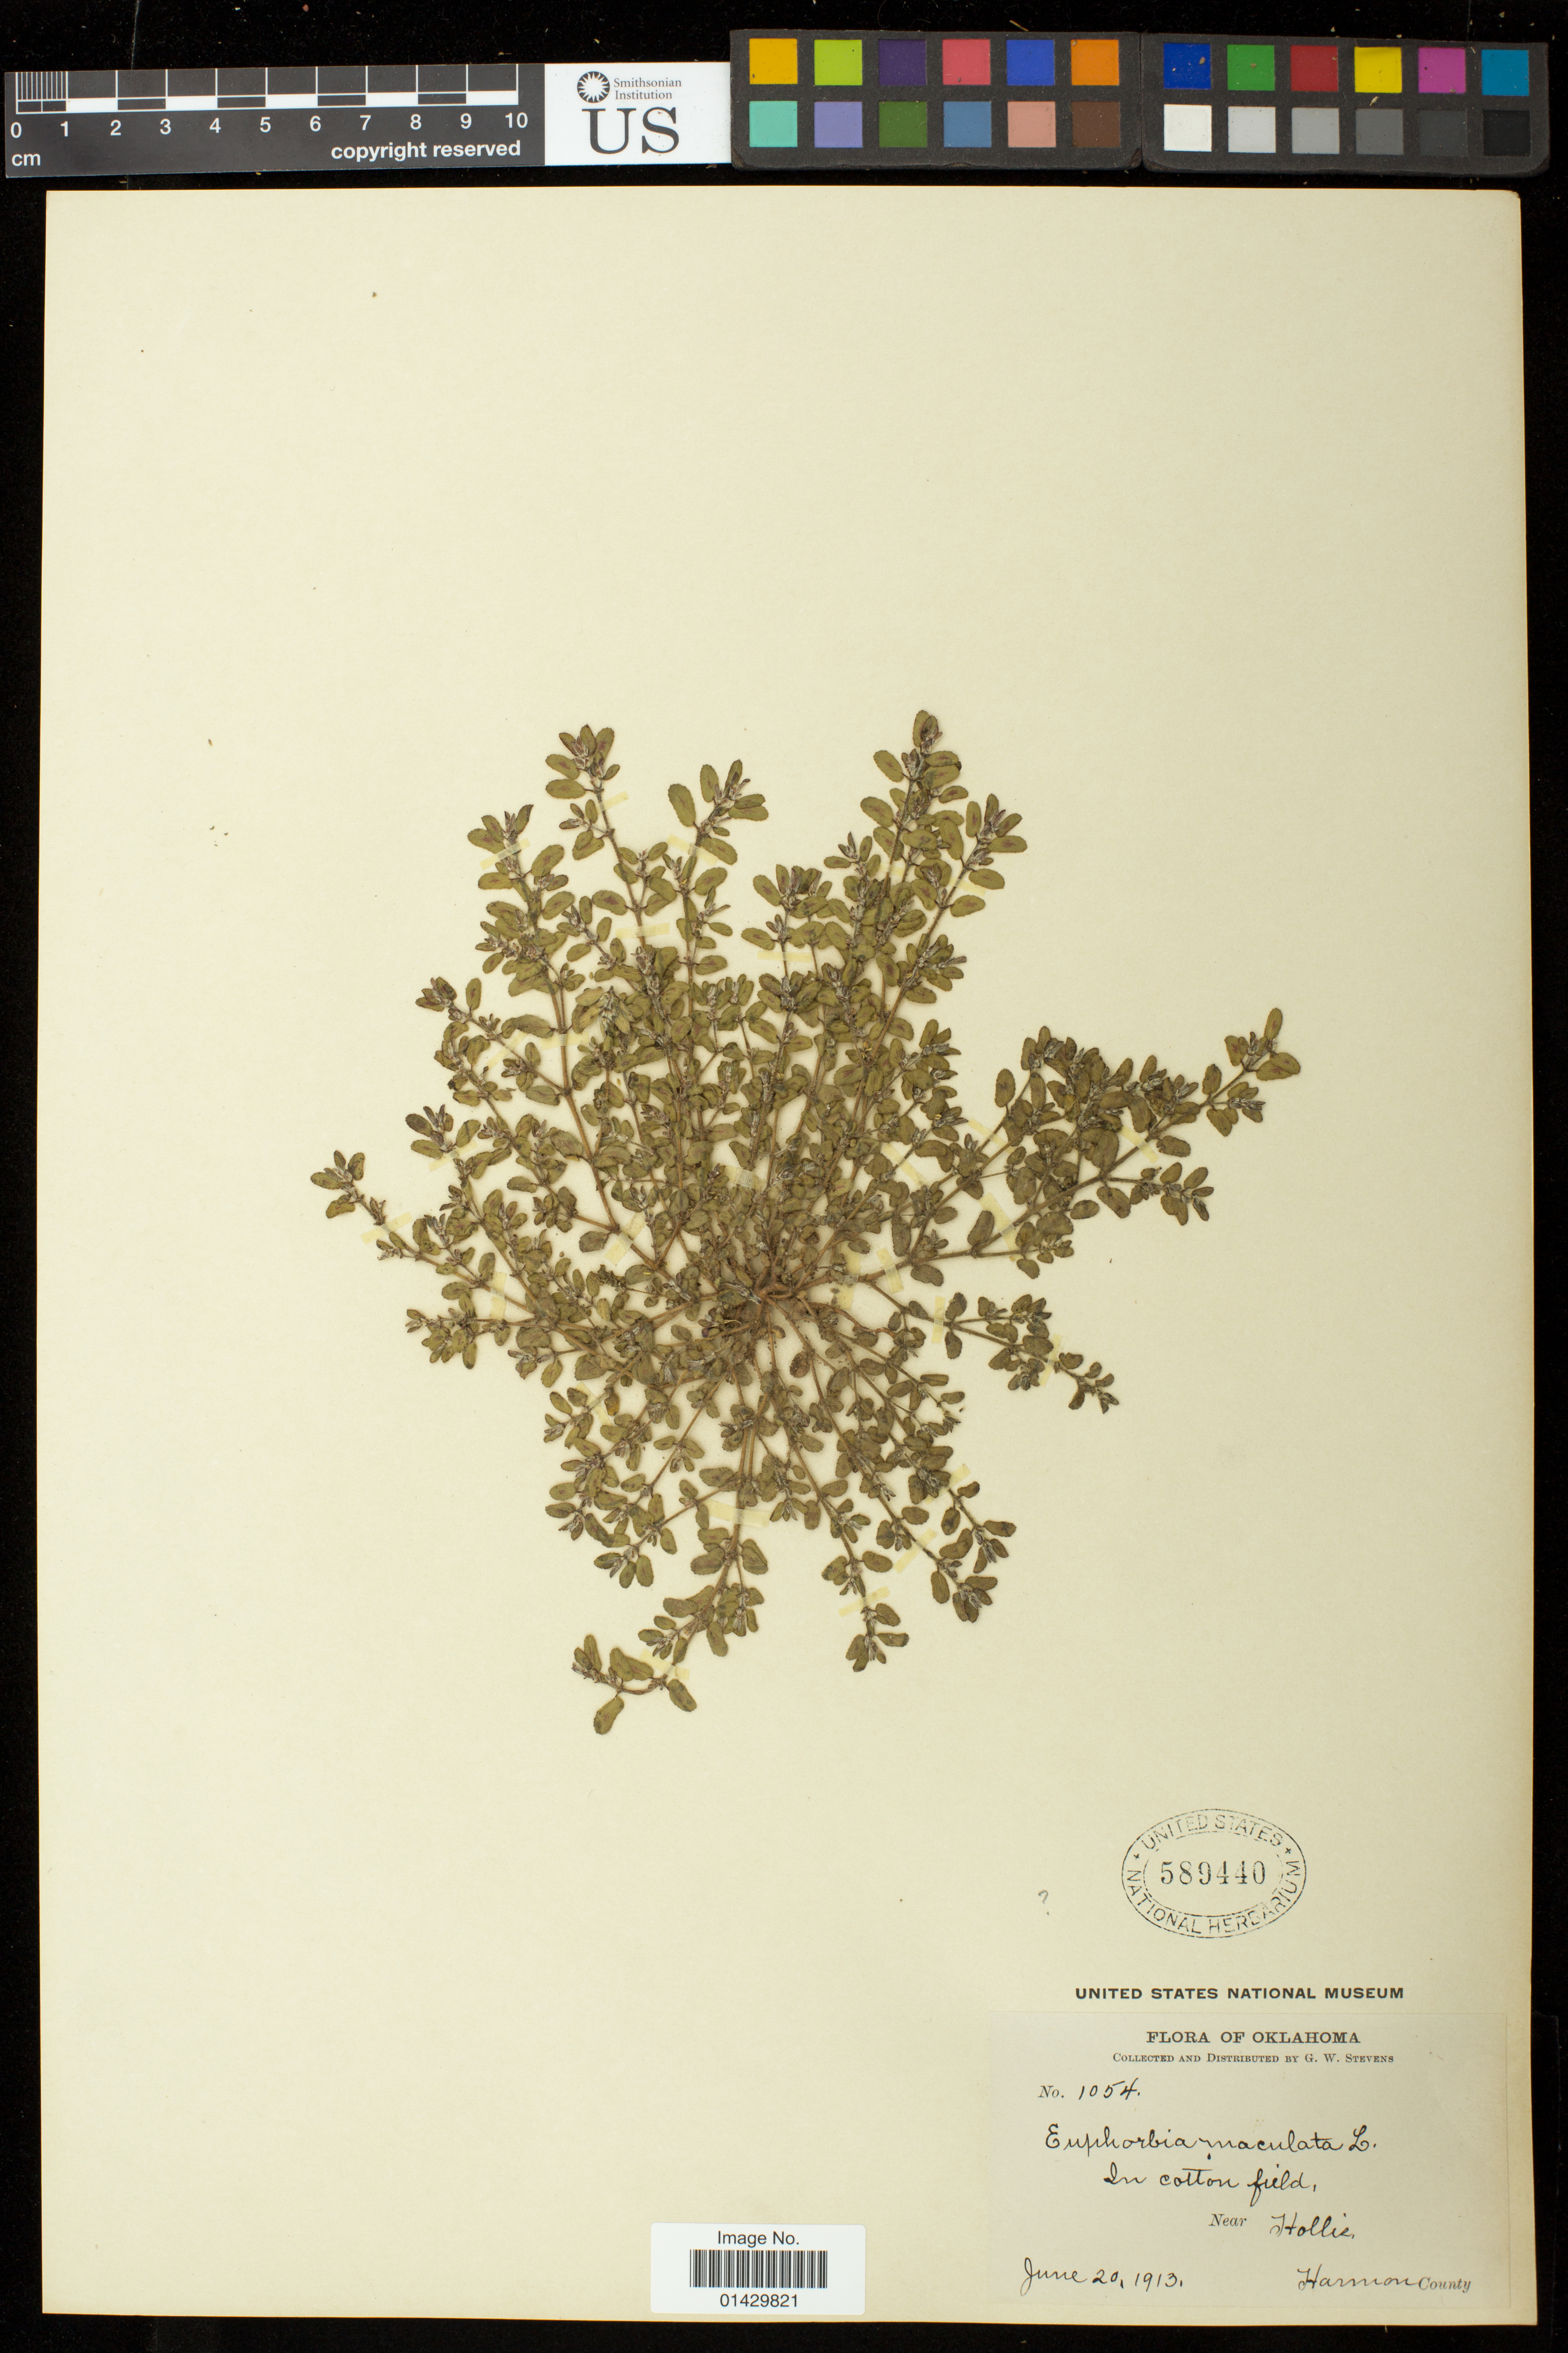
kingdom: Plantae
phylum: Tracheophyta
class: Magnoliopsida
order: Malpighiales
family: Euphorbiaceae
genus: Euphorbia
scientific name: Euphorbia maculata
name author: L.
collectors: G. W. Stevens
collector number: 1054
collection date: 1913-06-20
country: United States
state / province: Oklahoma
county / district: Harmon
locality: Near Hollie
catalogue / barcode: US 589440